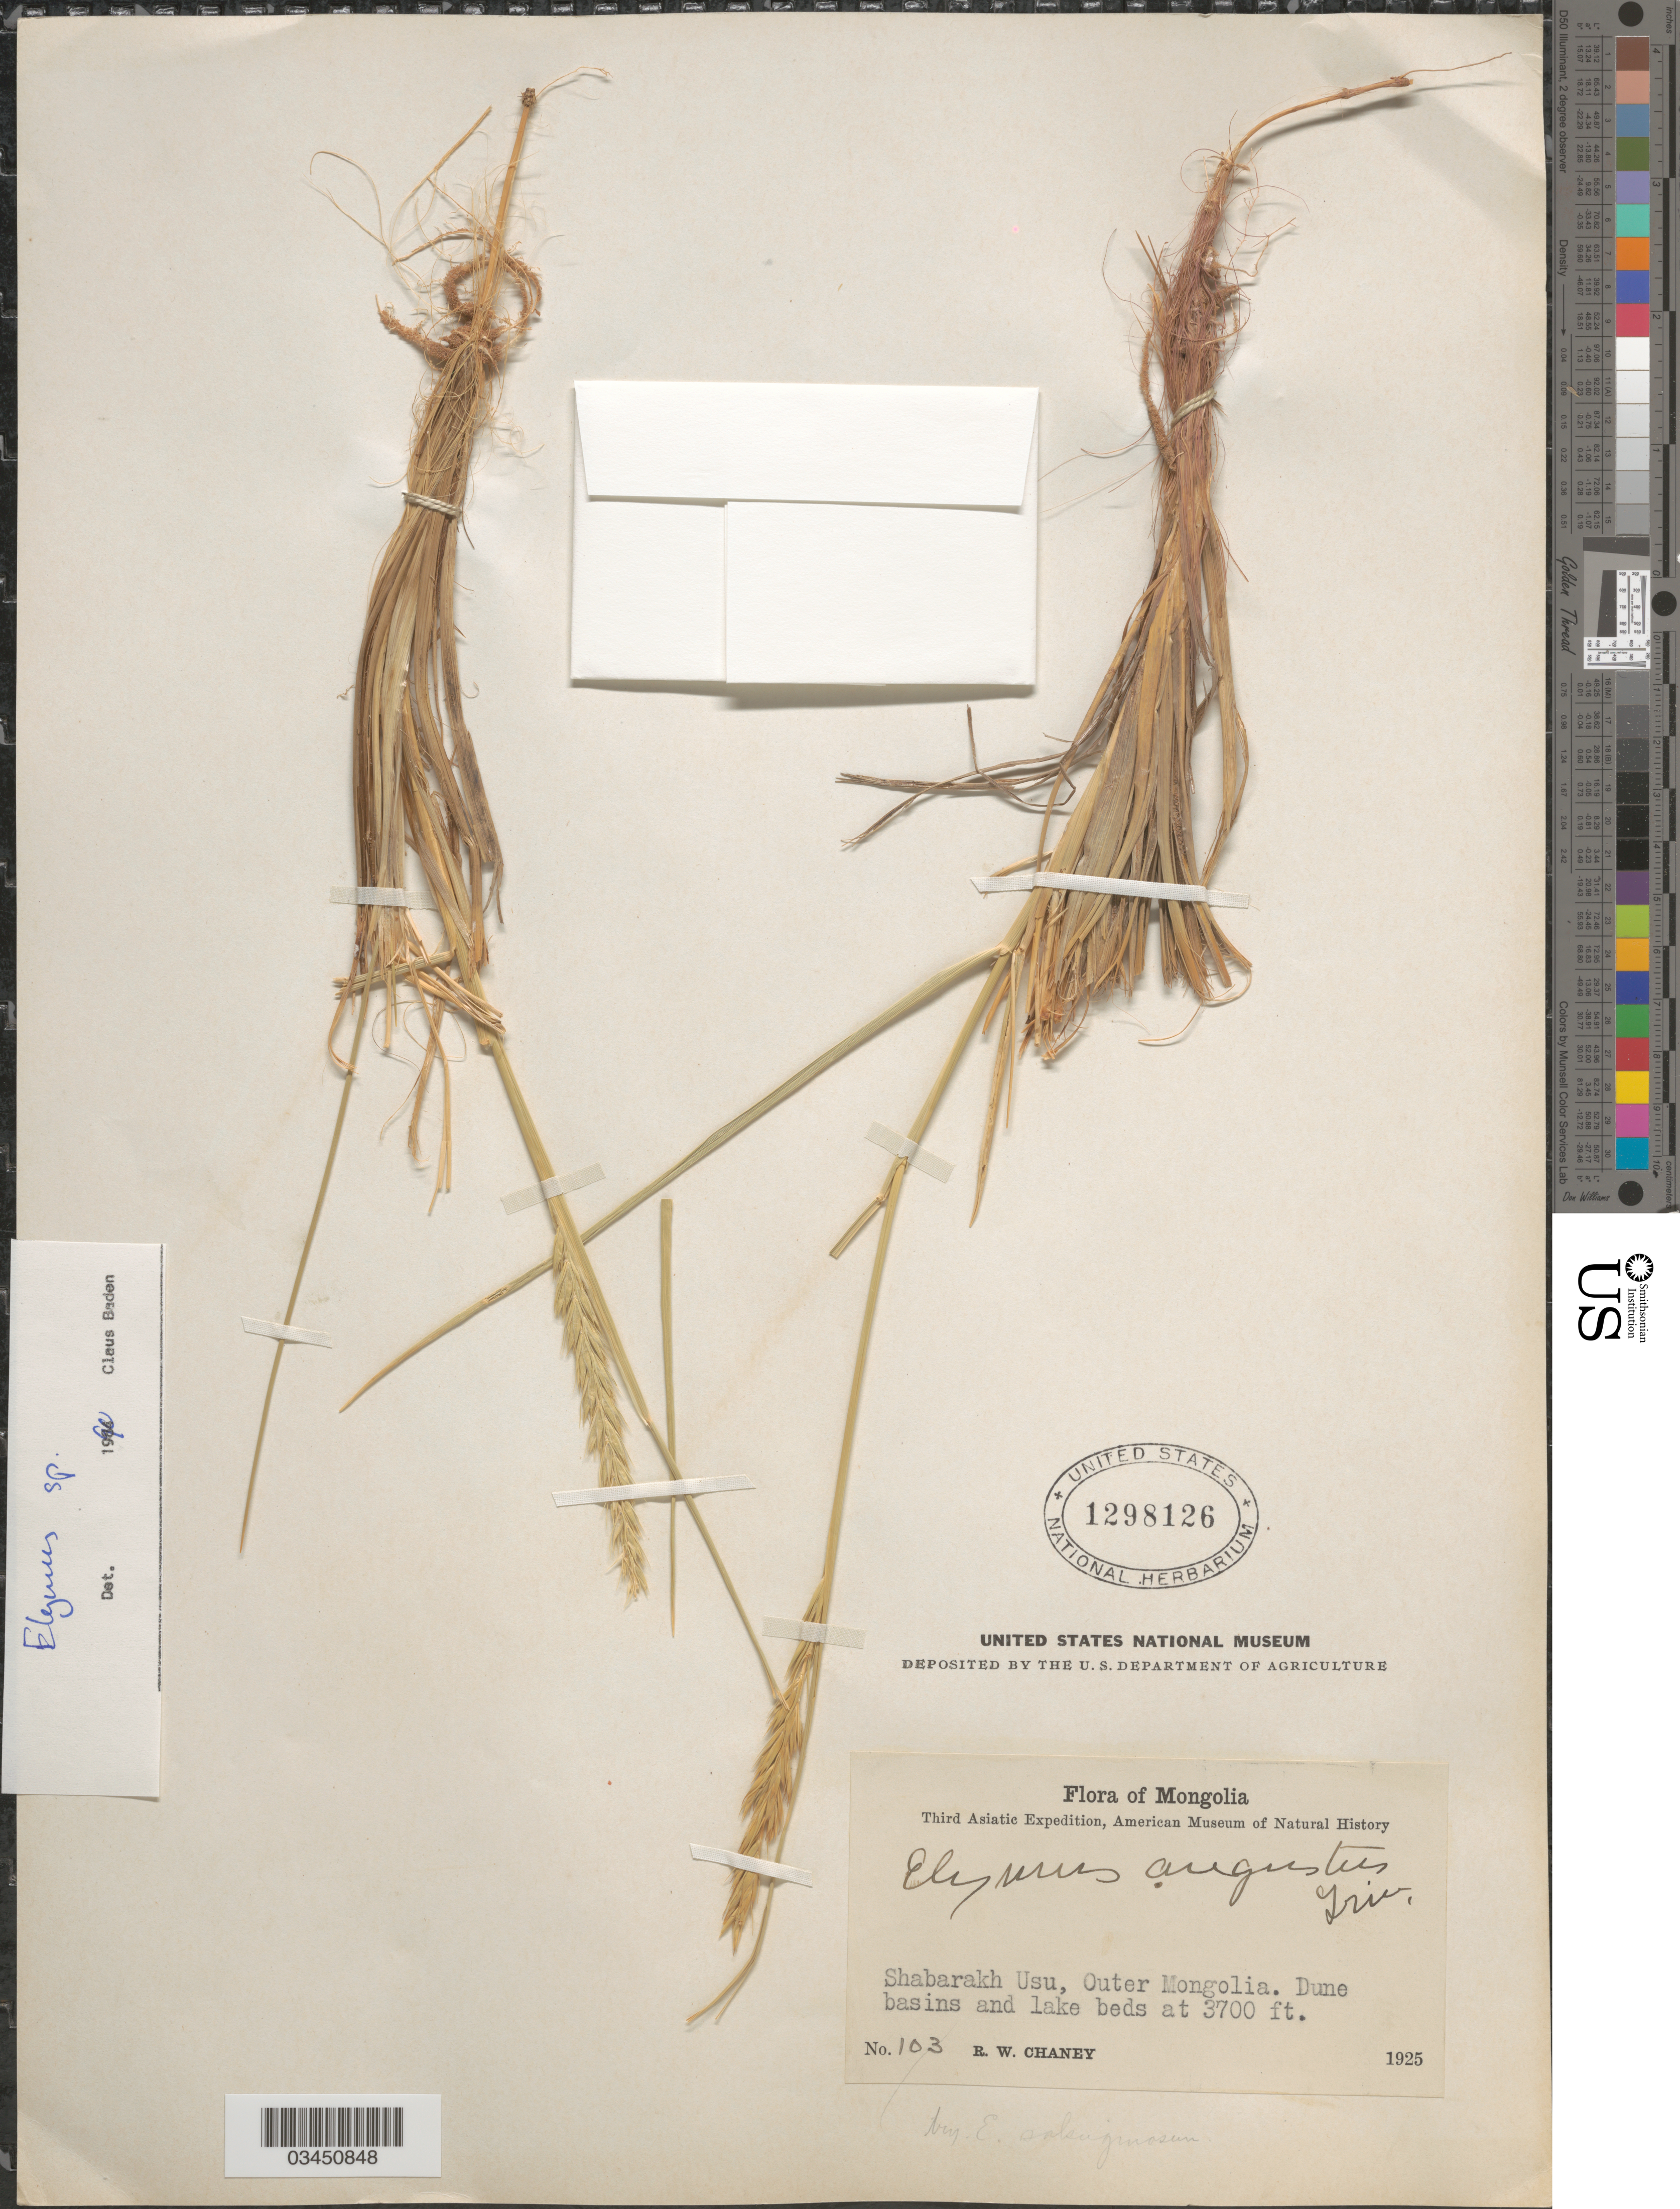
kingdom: Plantae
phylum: Tracheophyta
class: Liliopsida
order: Poales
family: Poaceae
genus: Elymus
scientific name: Elymus sp.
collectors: R. Chaney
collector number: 103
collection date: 1925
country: Mongolia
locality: Shabarakh Usu, Outer Mongolia. Dune basins and lake beds. Third Asiatic Expedition.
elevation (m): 1128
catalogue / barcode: US 1298126